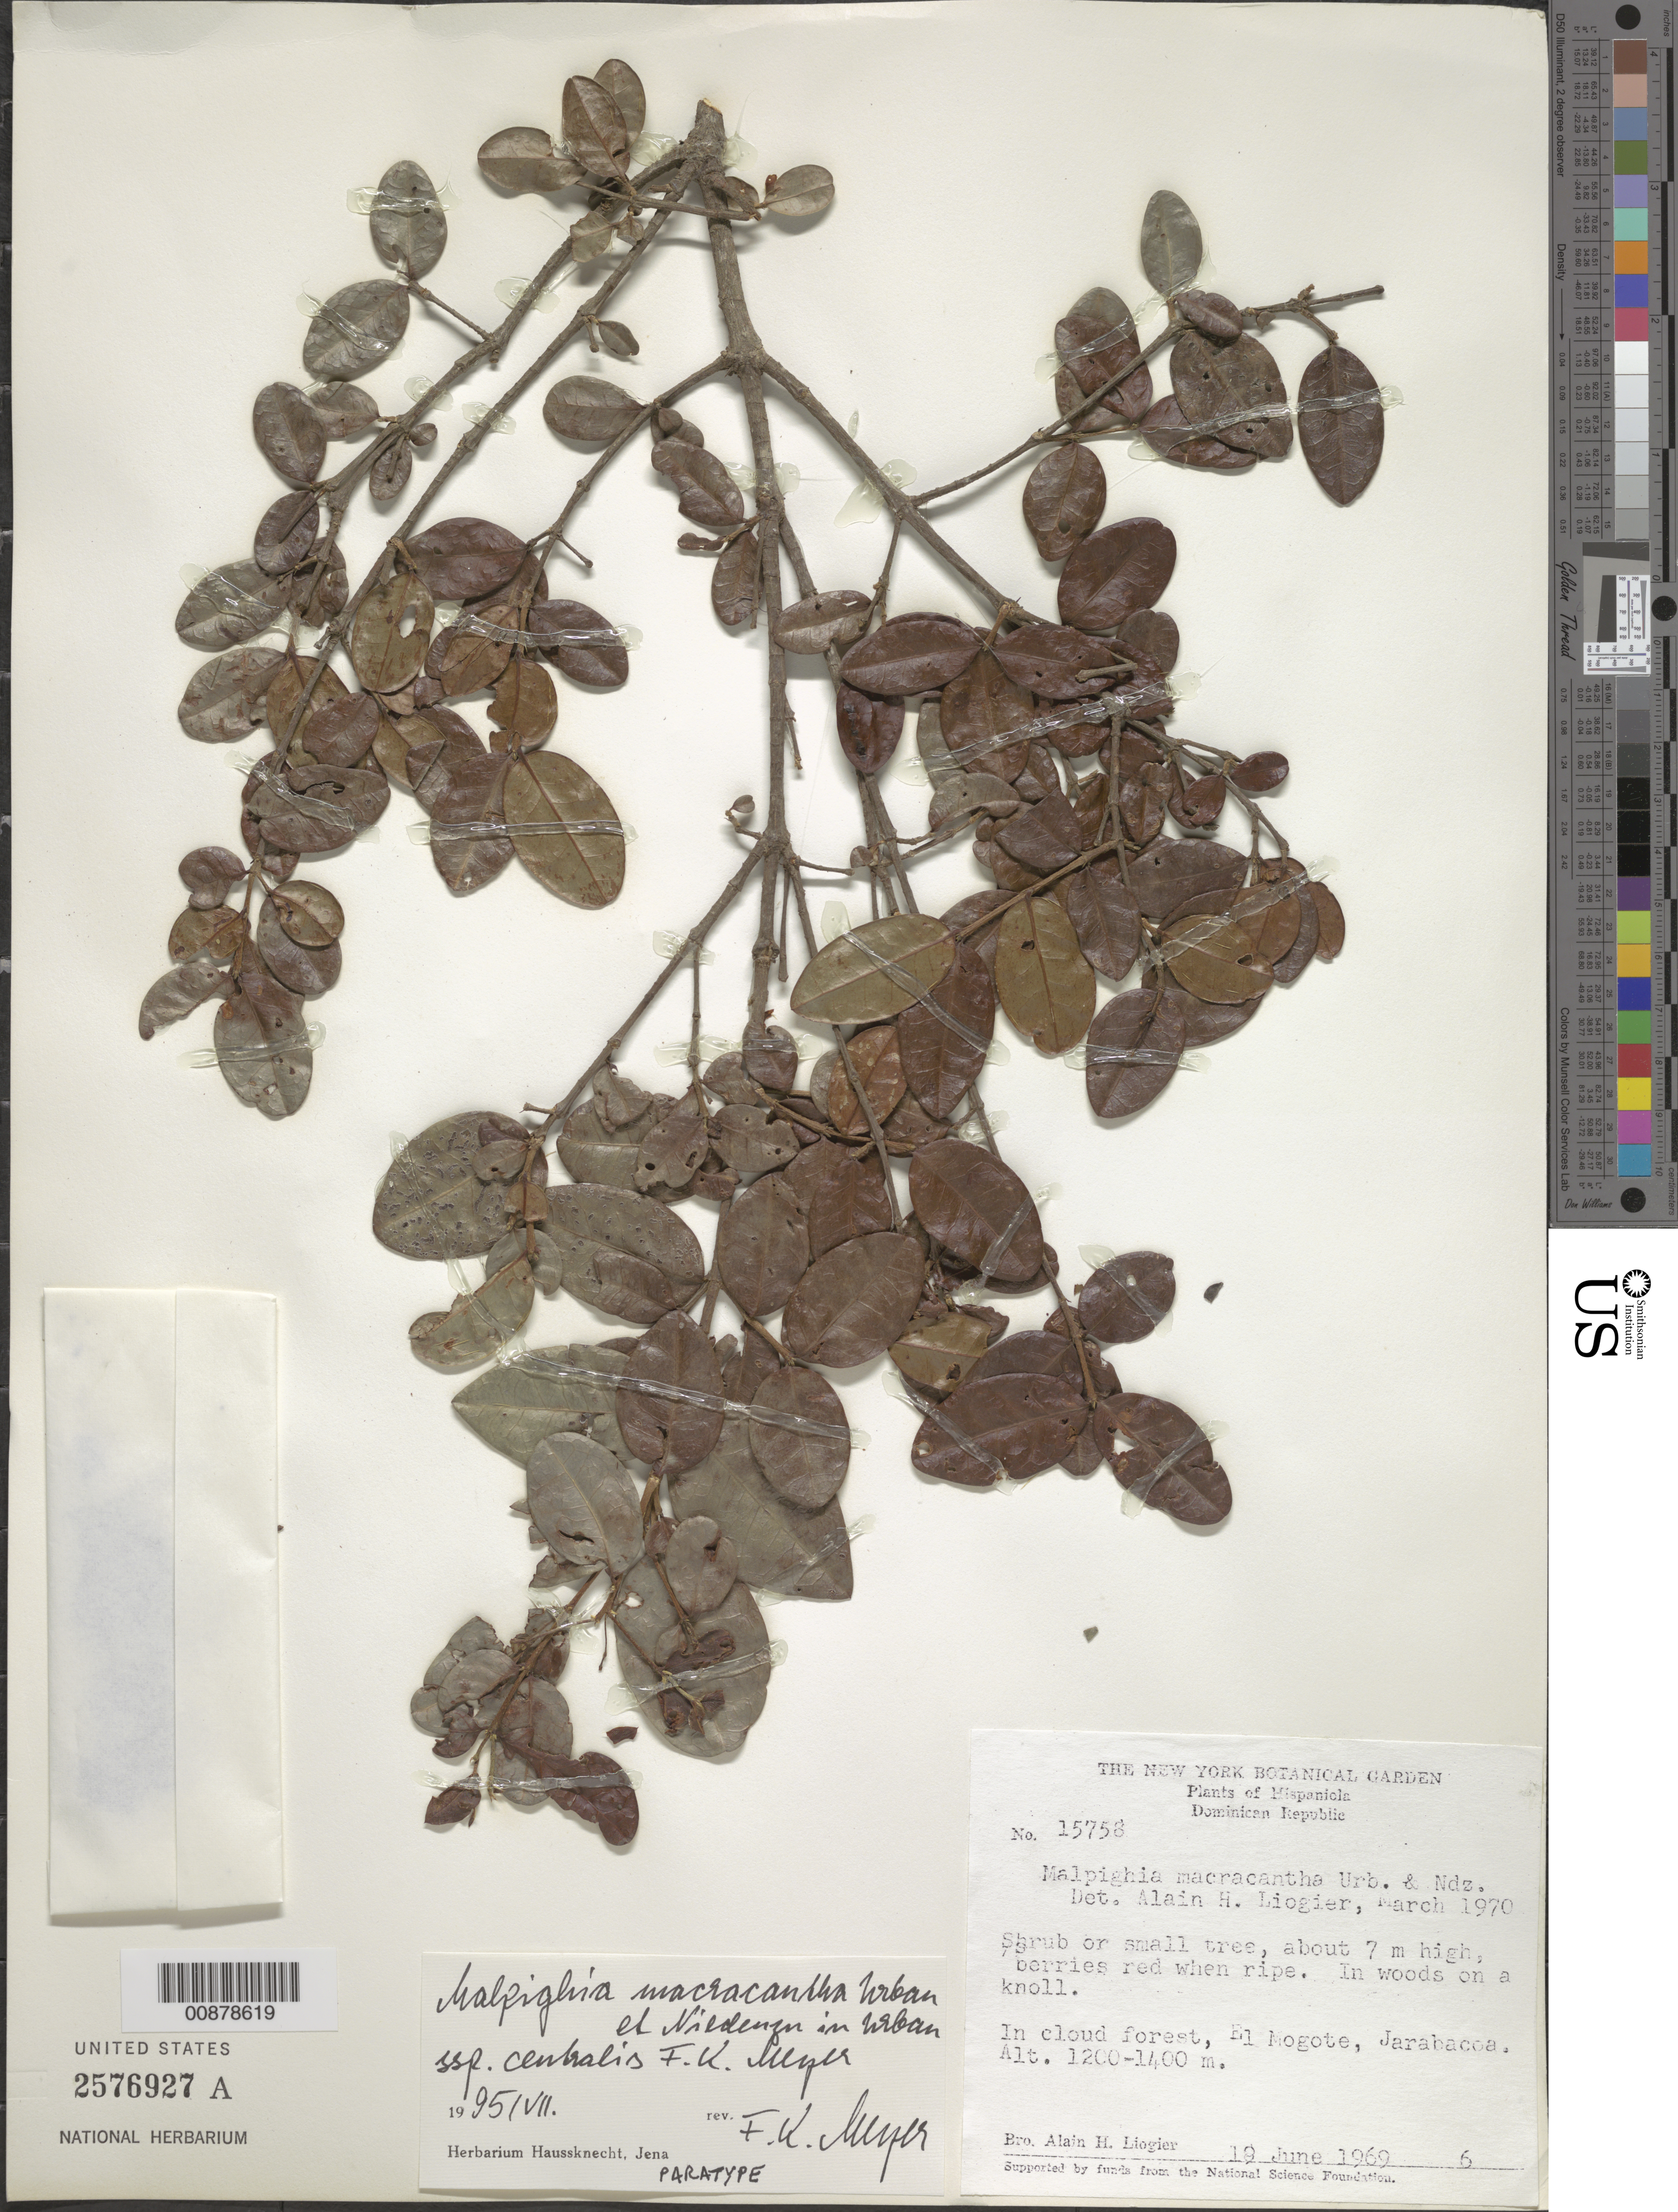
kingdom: Plantae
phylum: Tracheophyta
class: Magnoliopsida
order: Malpighiales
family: Malpighiaceae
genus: Malpighia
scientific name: Malpighia macracantha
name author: Urb. & Nied.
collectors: A. H. Liogier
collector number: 15758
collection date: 1969-06-19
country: Dominican Republic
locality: Hispaniola. In cloud forestm El Mogote, Jarabacoa.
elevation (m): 1200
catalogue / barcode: US 2576927A